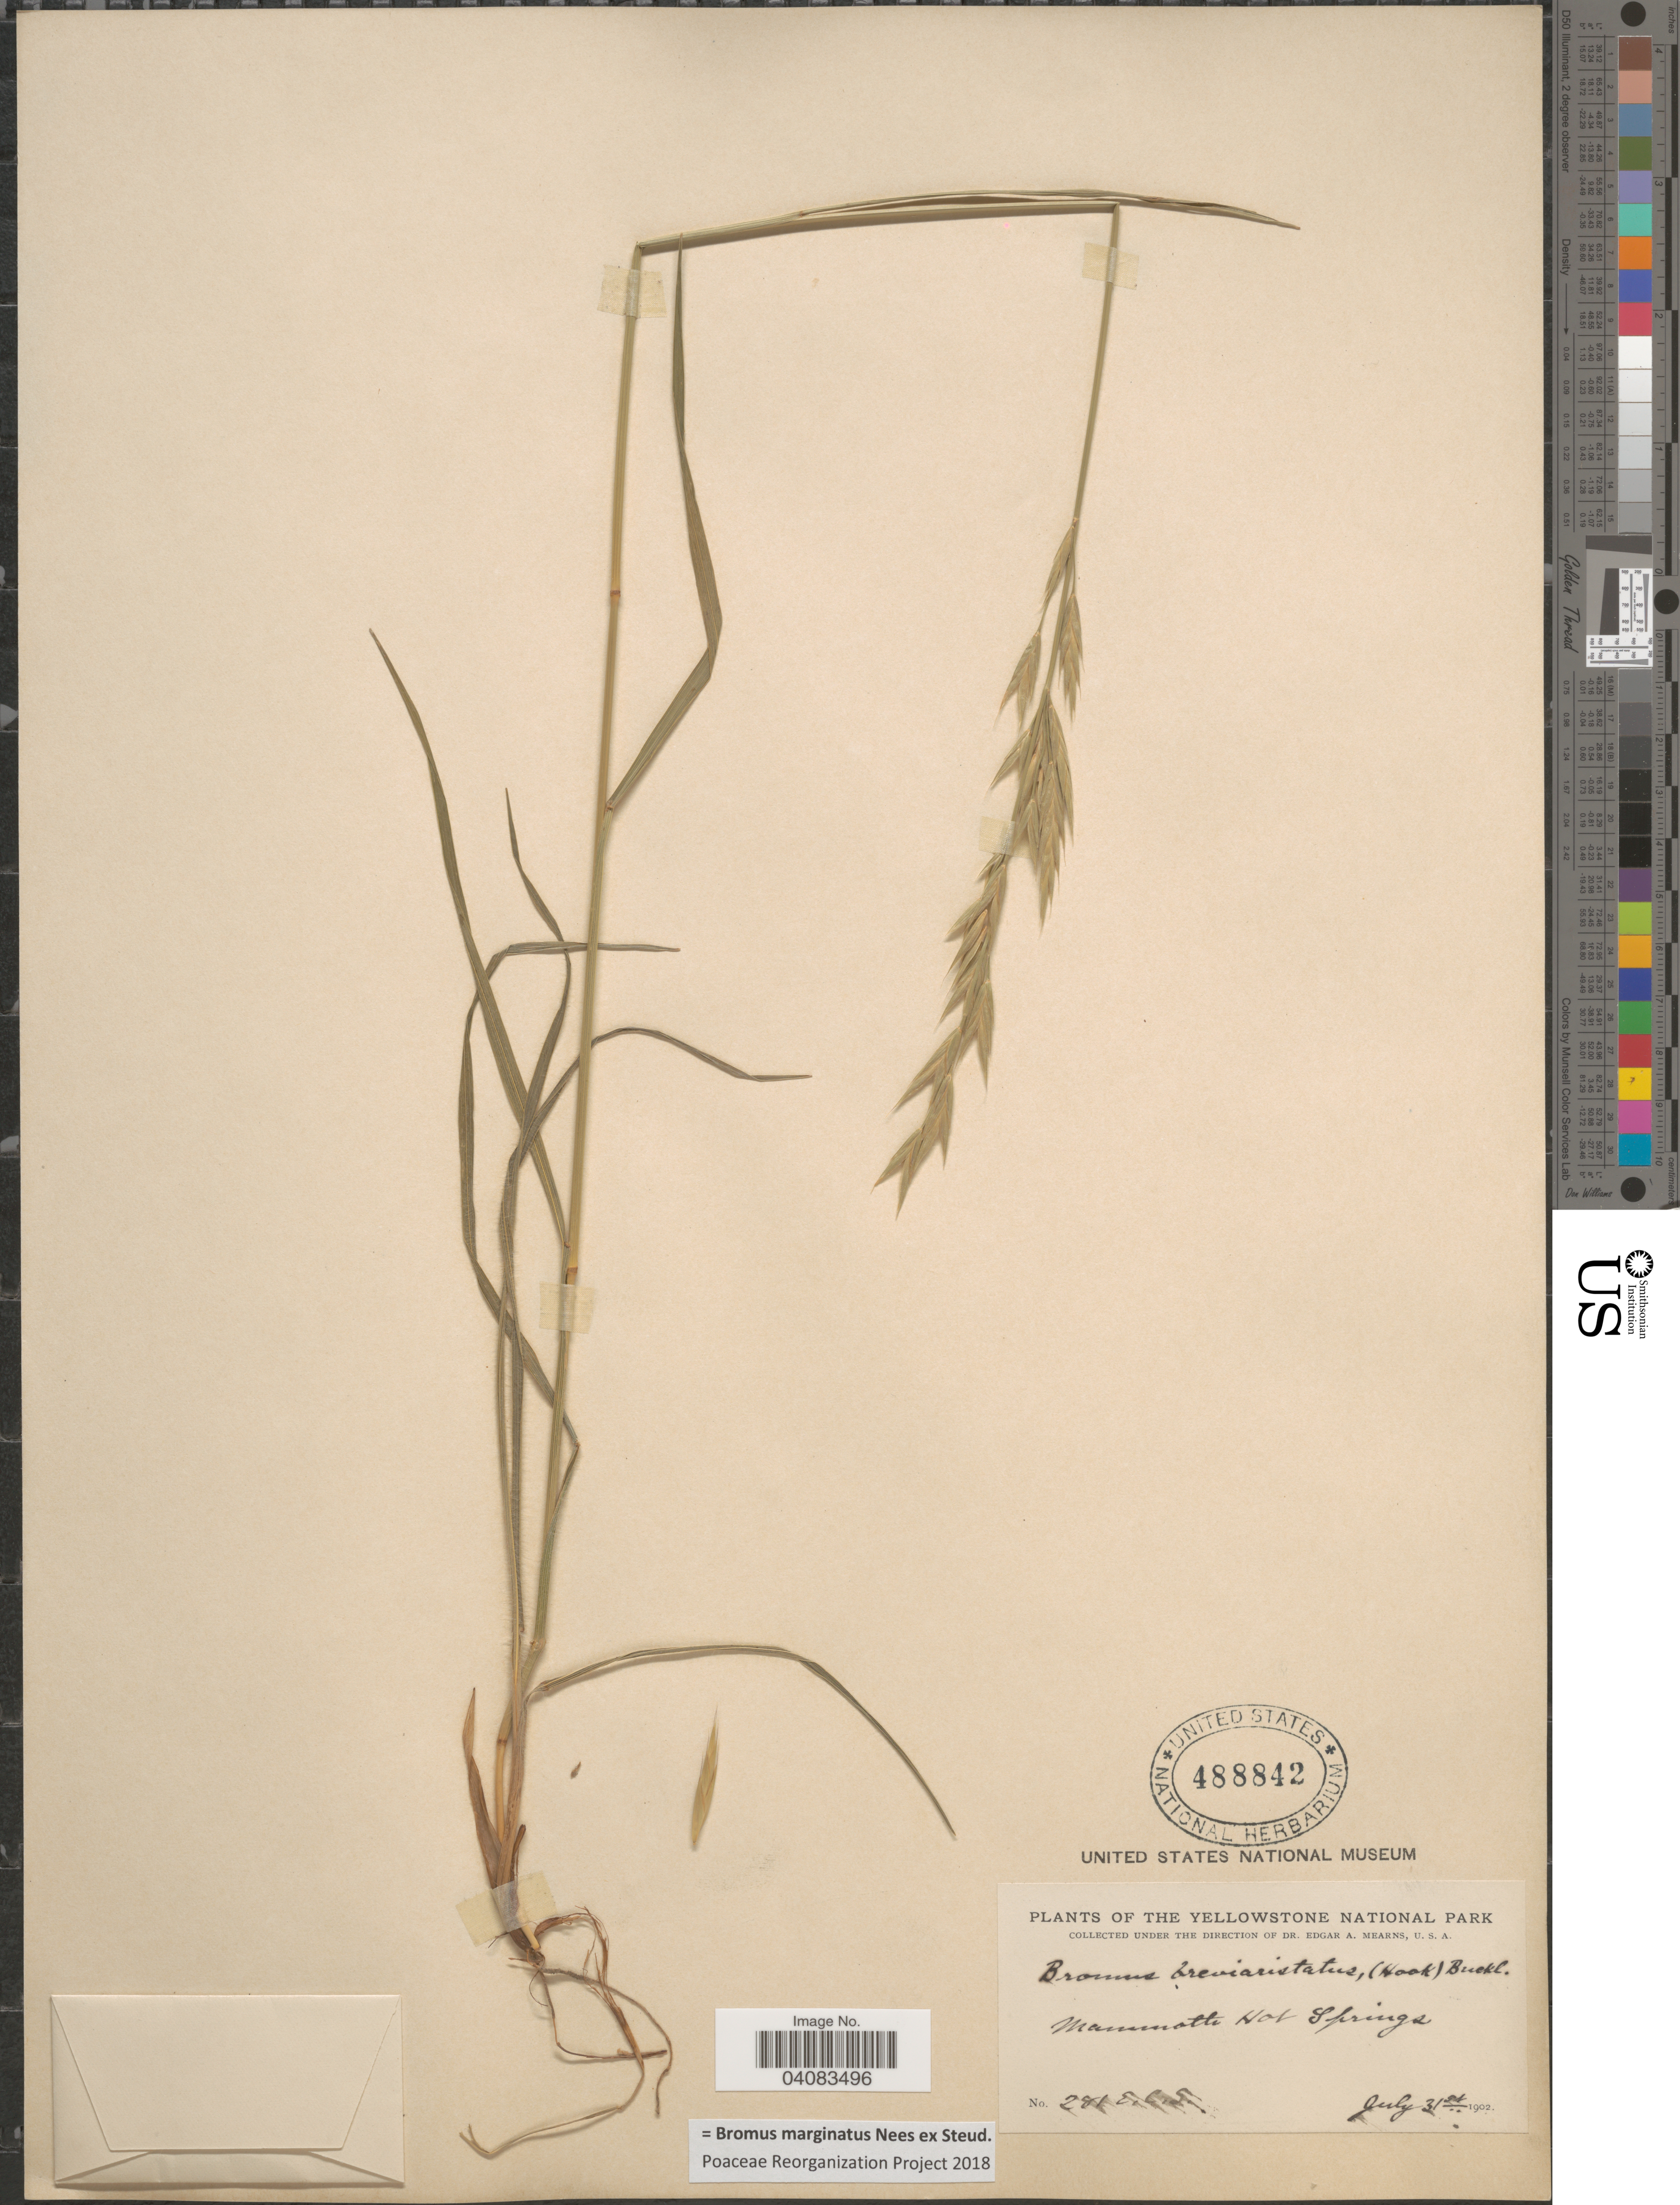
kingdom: Plantae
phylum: Tracheophyta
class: Liliopsida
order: Poales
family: Poaceae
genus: Bromus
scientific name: Bromus marginatus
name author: Nees ex Steud.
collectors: E. C. Smith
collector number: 281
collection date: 1902-07-31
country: United States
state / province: Wyoming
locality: The Yellowstone National Park. Mammoth Hot Springs.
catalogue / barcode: US 488842